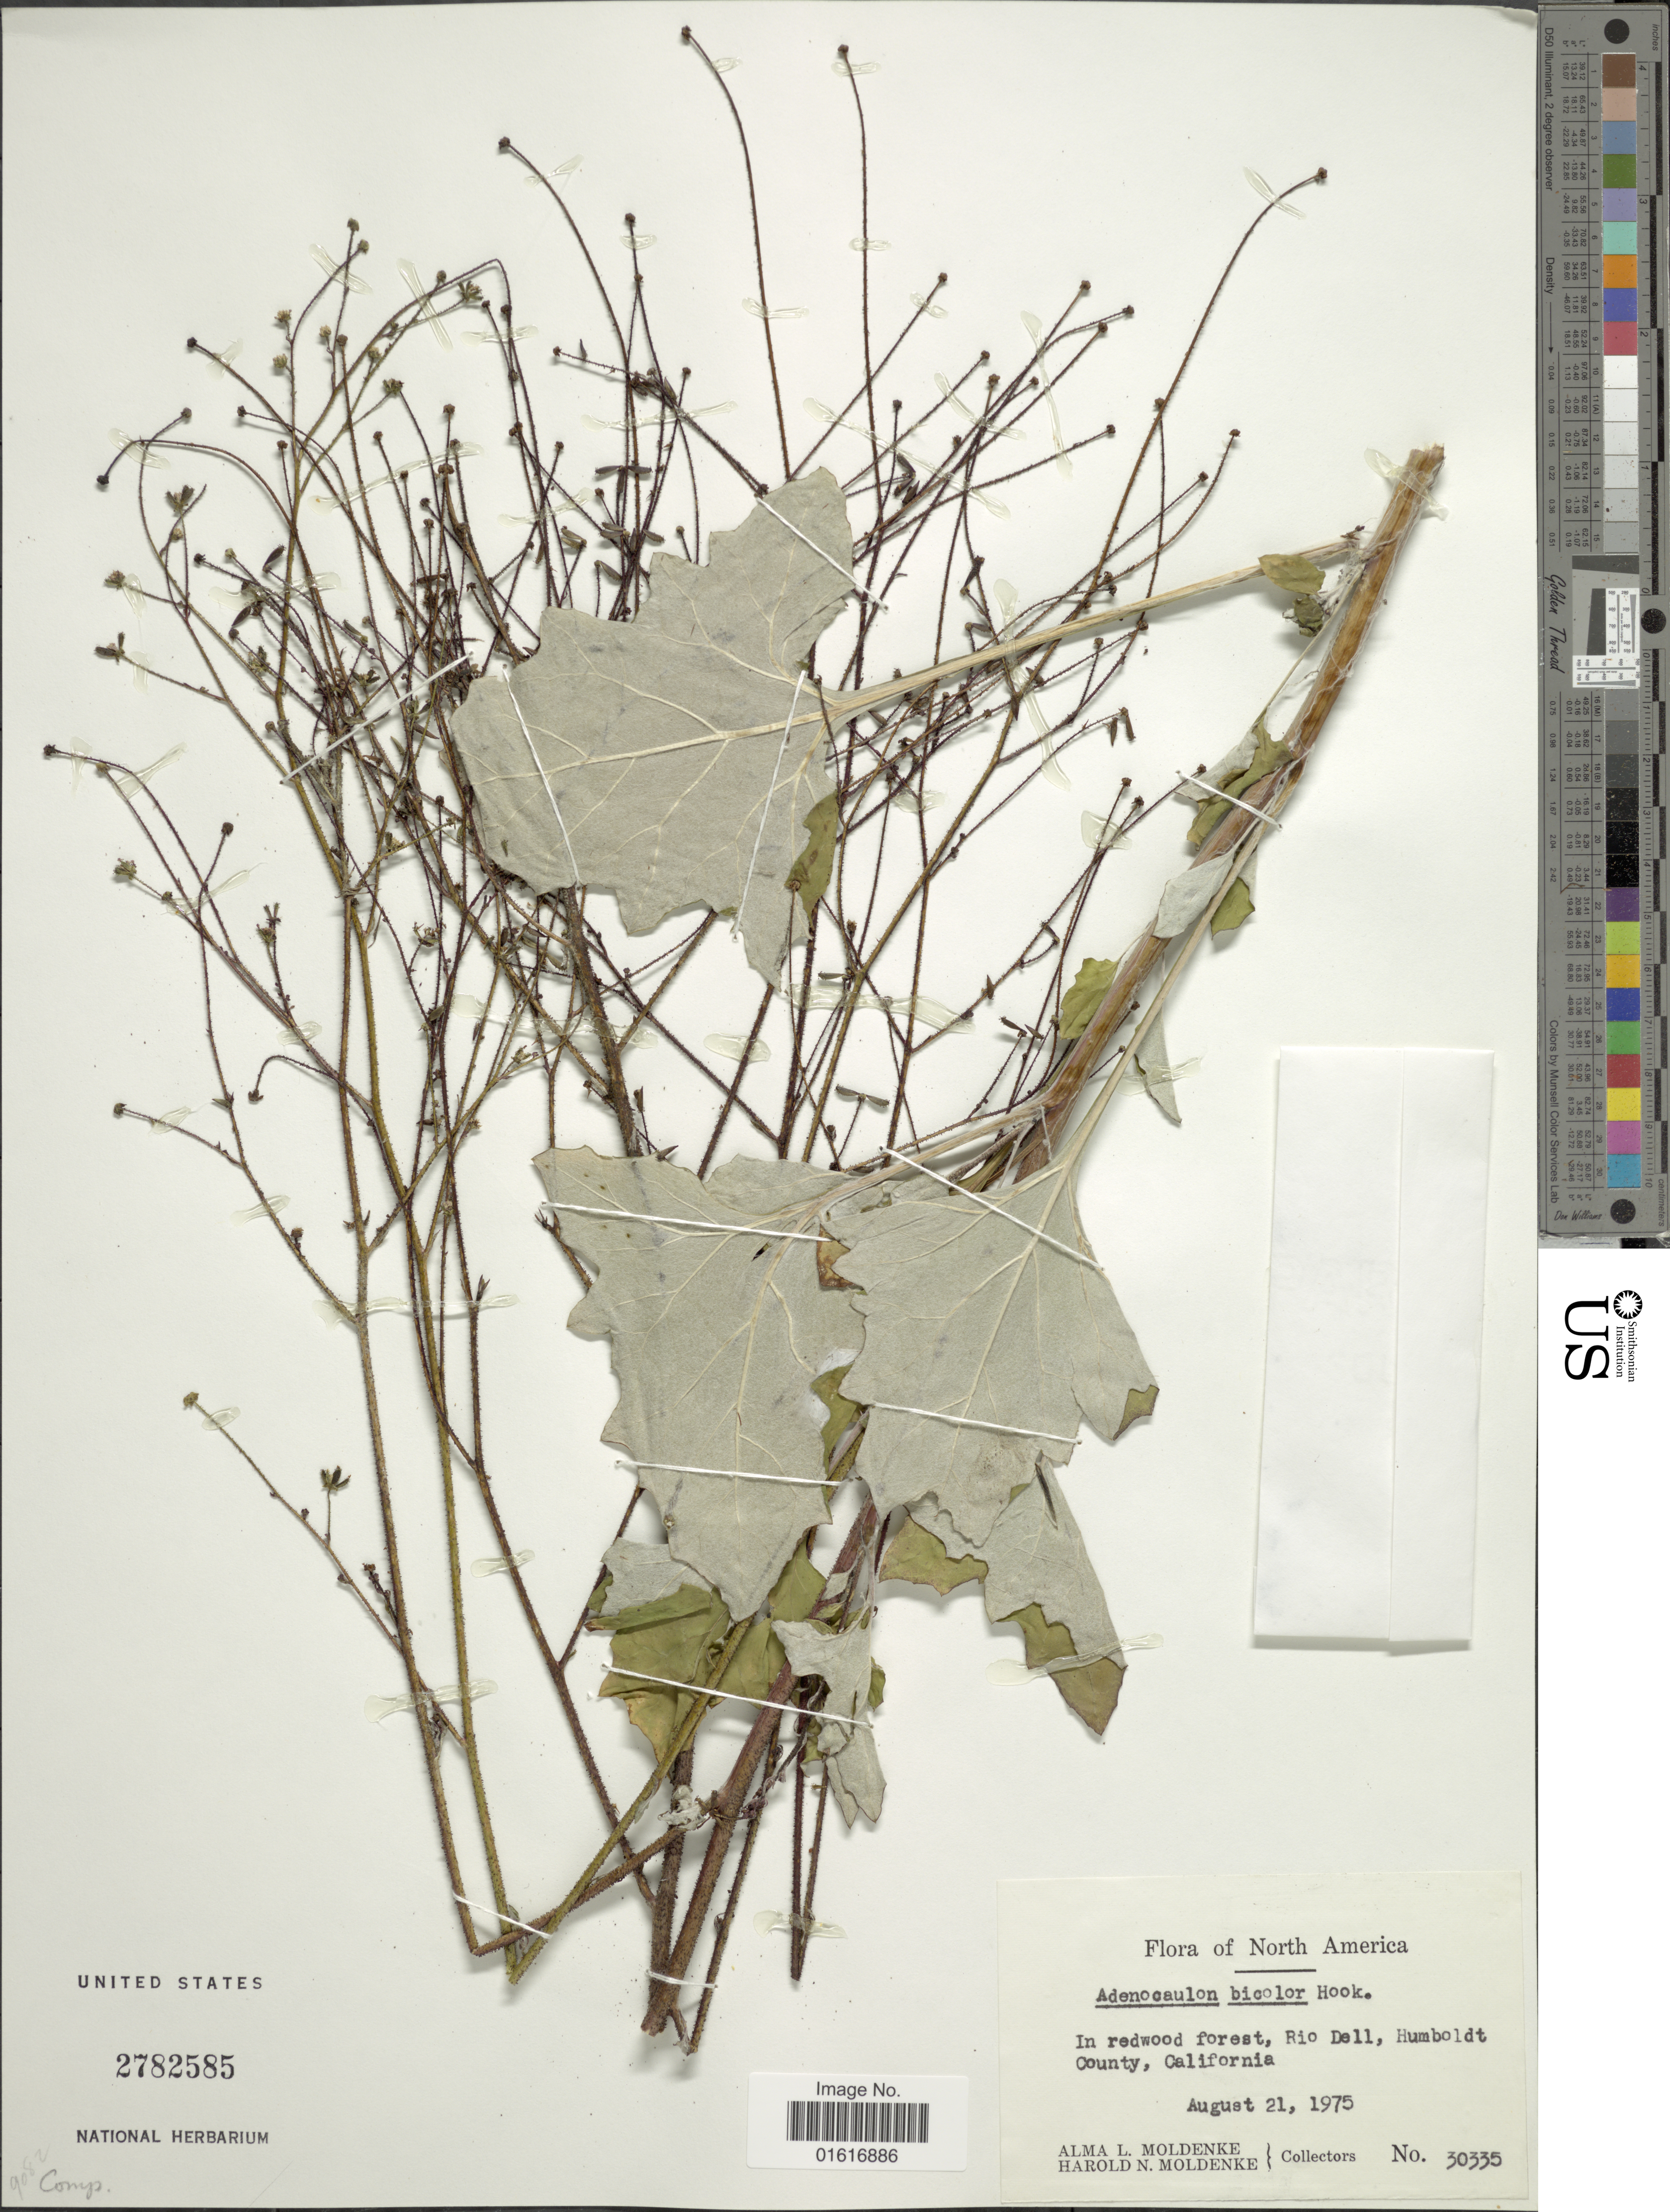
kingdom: Plantae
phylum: Tracheophyta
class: Magnoliopsida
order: Asterales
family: Asteraceae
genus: Adenocaulon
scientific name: Adenocaulon bicolor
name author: Hook.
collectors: A. L. Moldenke & H. N. Moldenke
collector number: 30335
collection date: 1975-08-21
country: United States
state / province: California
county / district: Humboldt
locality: In redwood forest, Rio Dell, Humboldt County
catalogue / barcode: US 2782585